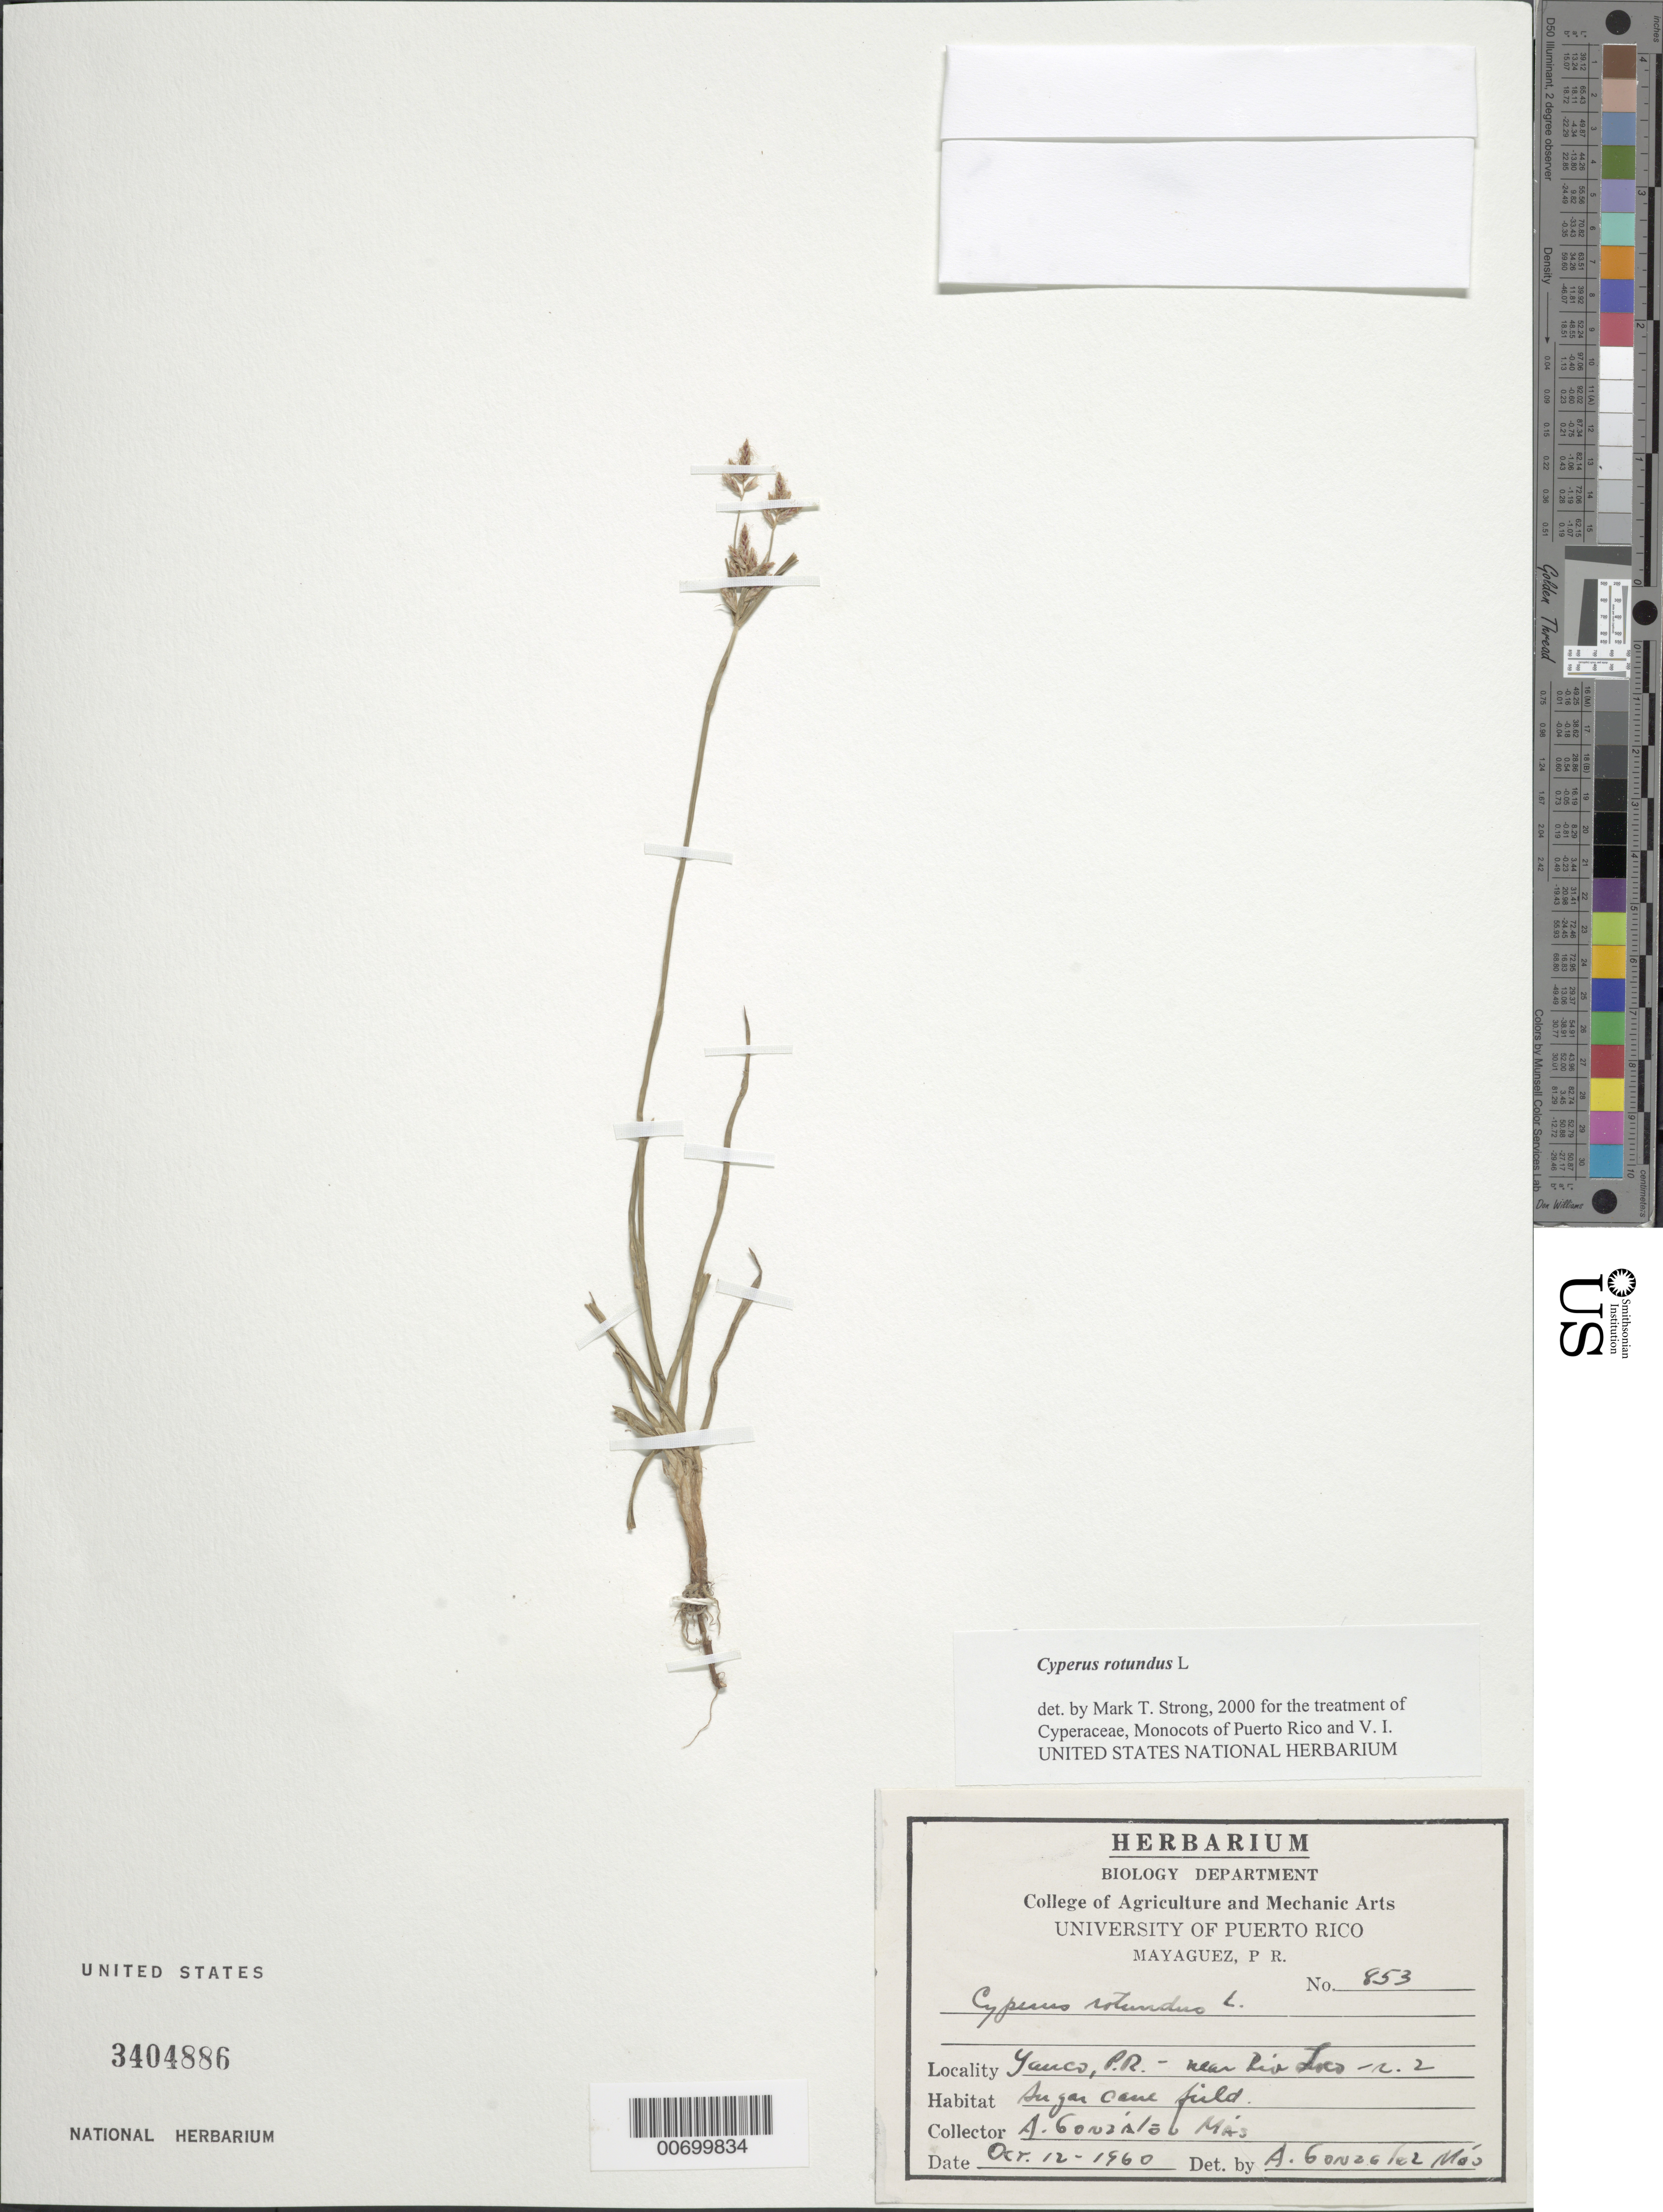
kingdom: Plantae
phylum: Tracheophyta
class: Liliopsida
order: Poales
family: Cyperaceae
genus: Cyperus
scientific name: Cyperus rotundus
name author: L.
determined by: Strong, M. T., (US), Smithsonian Institution - National Museum of Natural History (UNITED STATES)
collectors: A. González Más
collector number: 853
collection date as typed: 12 Oct 1960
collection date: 1960-10-12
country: Puerto Rico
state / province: Yauco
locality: Yauco: Rd. 2, near Rio Loco.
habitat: Sugar cane field.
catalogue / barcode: US 3404886